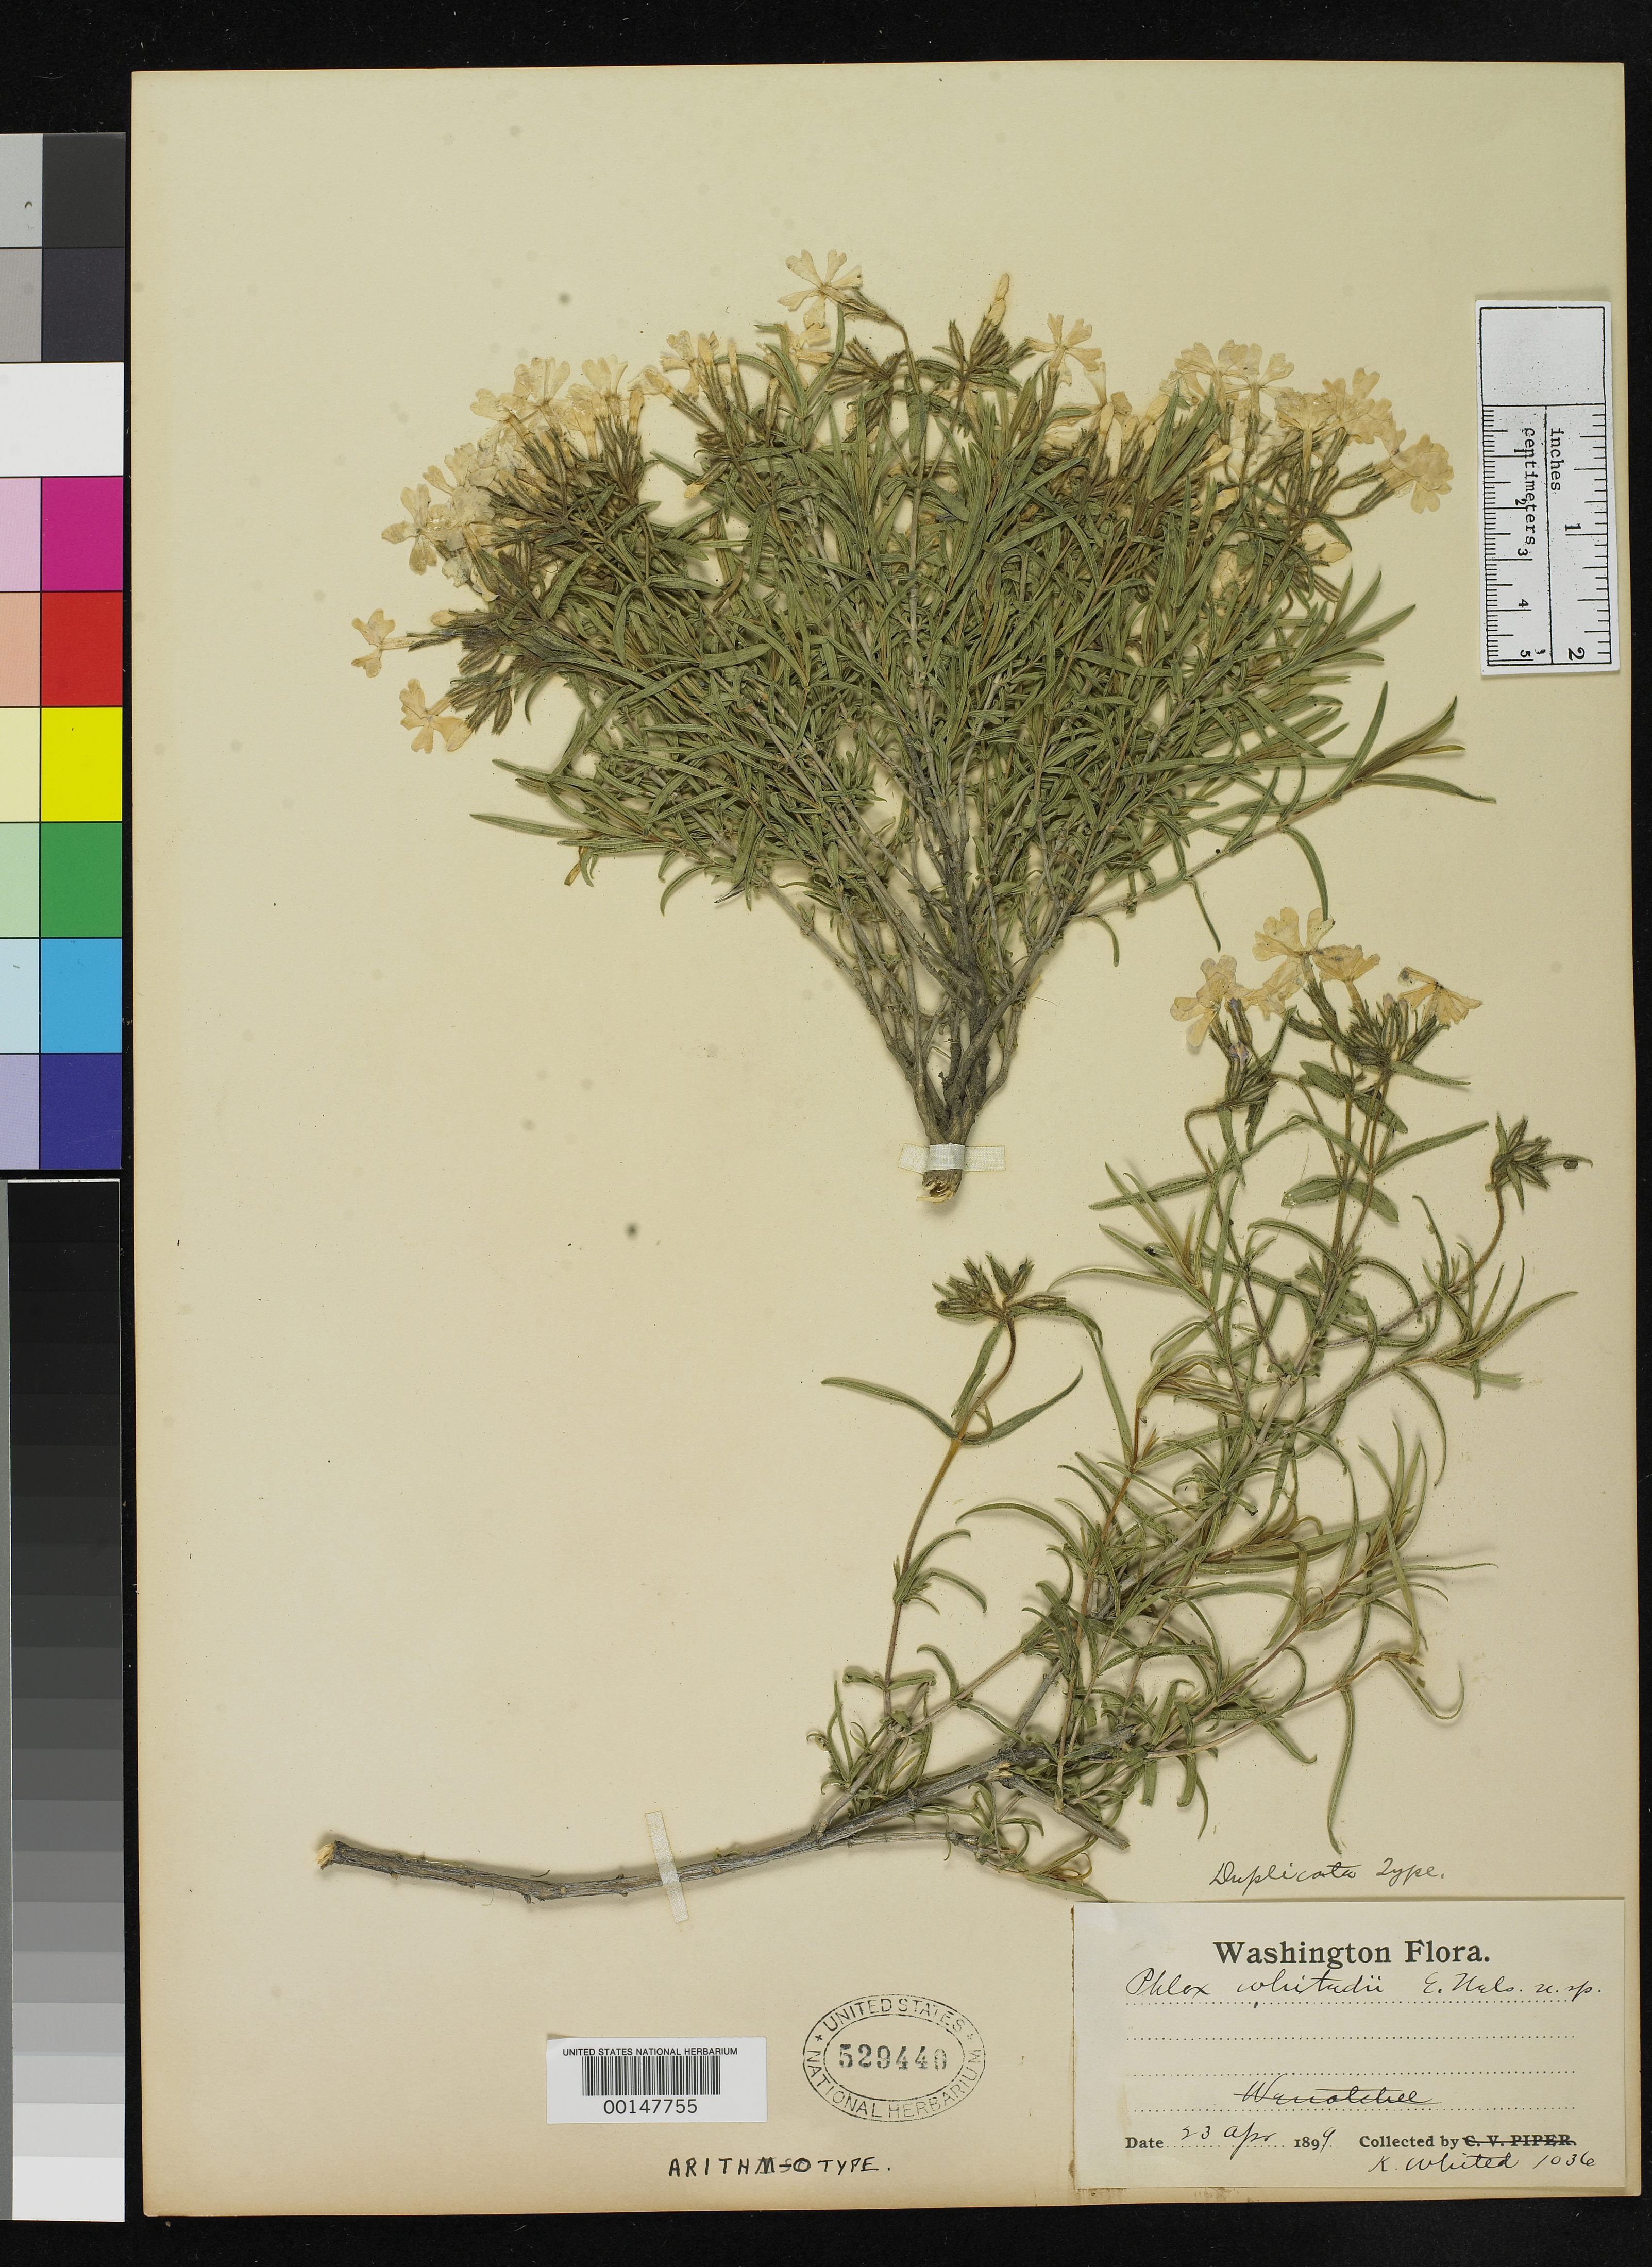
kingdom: Plantae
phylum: Tracheophyta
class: Magnoliopsida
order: Ericales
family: Polemoniaceae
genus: Phlox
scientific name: Phlox whitedii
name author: E.E. Nelson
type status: Isotype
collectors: K. Whited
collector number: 1036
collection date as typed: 23 Apr 1899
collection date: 1899-04-23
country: United States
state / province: Washington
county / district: Chelan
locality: Wenatchee.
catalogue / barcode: US 529440